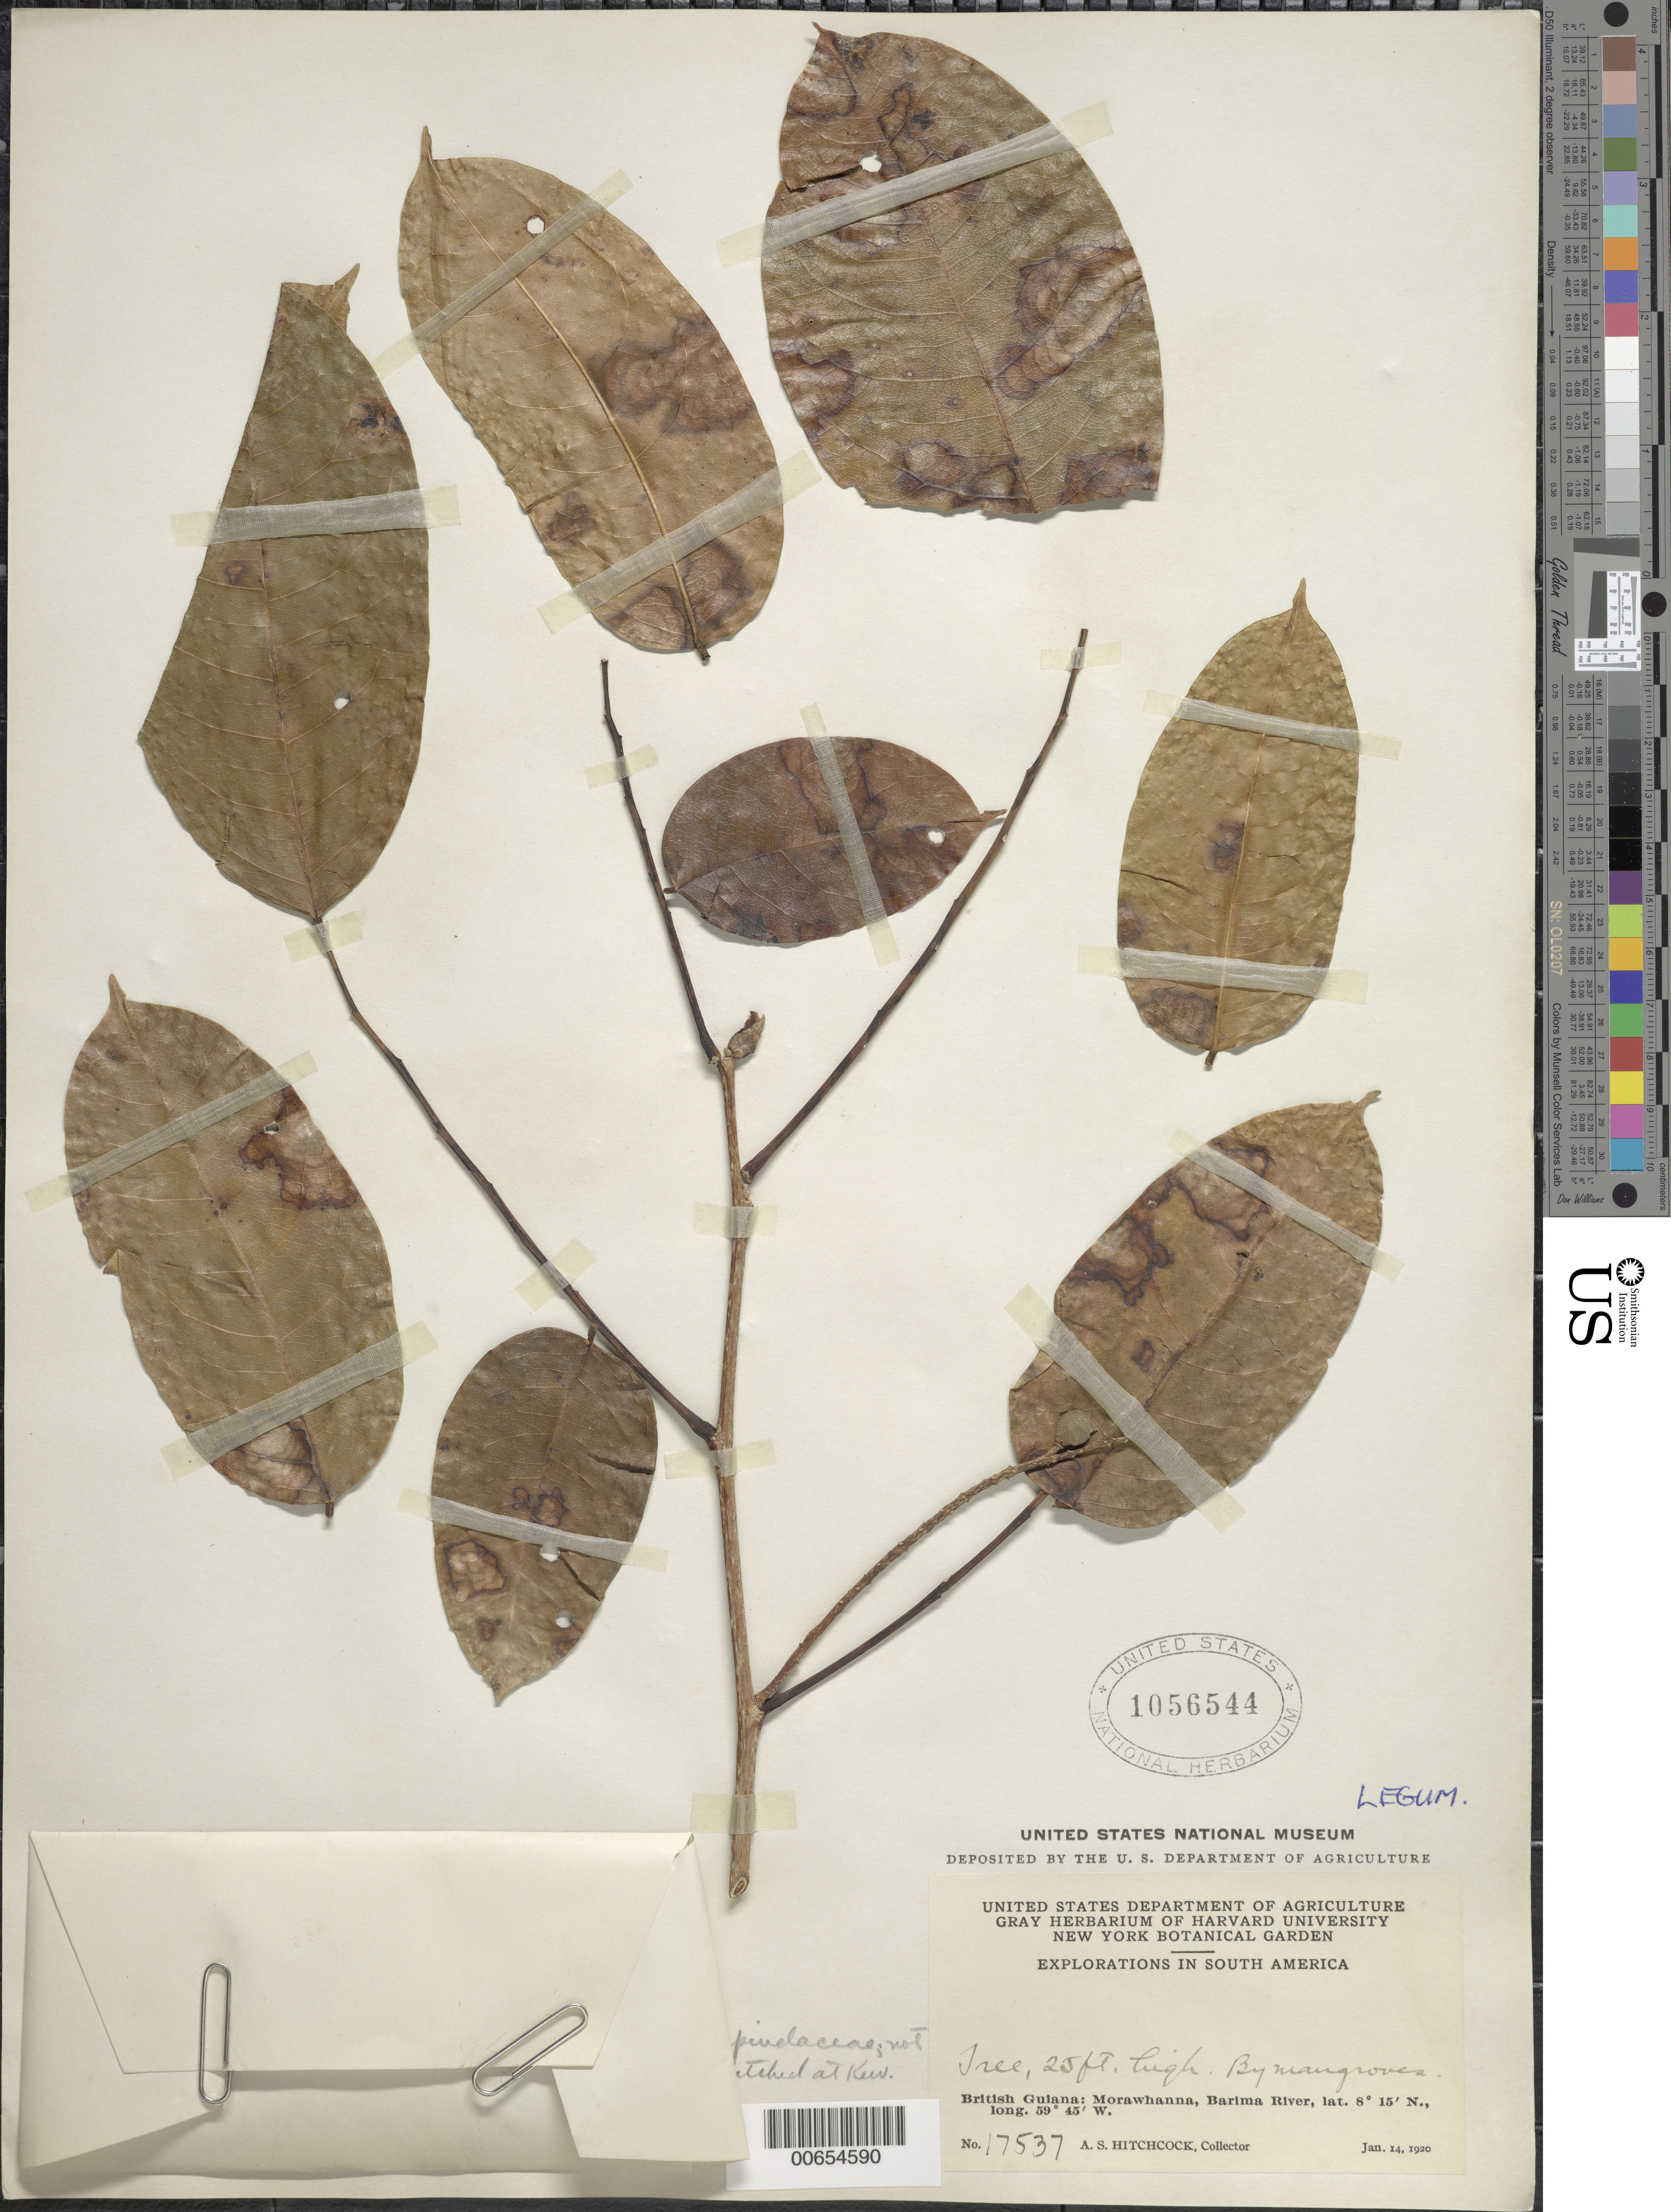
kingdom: Plantae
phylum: Tracheophyta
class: Magnoliopsida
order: Fabales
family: Fabaceae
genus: Dipteryx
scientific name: Dipteryx odorata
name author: (Aubl.) Willd.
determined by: Mansano, V. F.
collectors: A. S. Hitchcock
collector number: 17537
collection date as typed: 14-Jan-20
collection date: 1920-01-14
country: Guyana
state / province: Barima-Waini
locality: Morawhanna, vic., Barima R.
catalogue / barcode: US 1056544